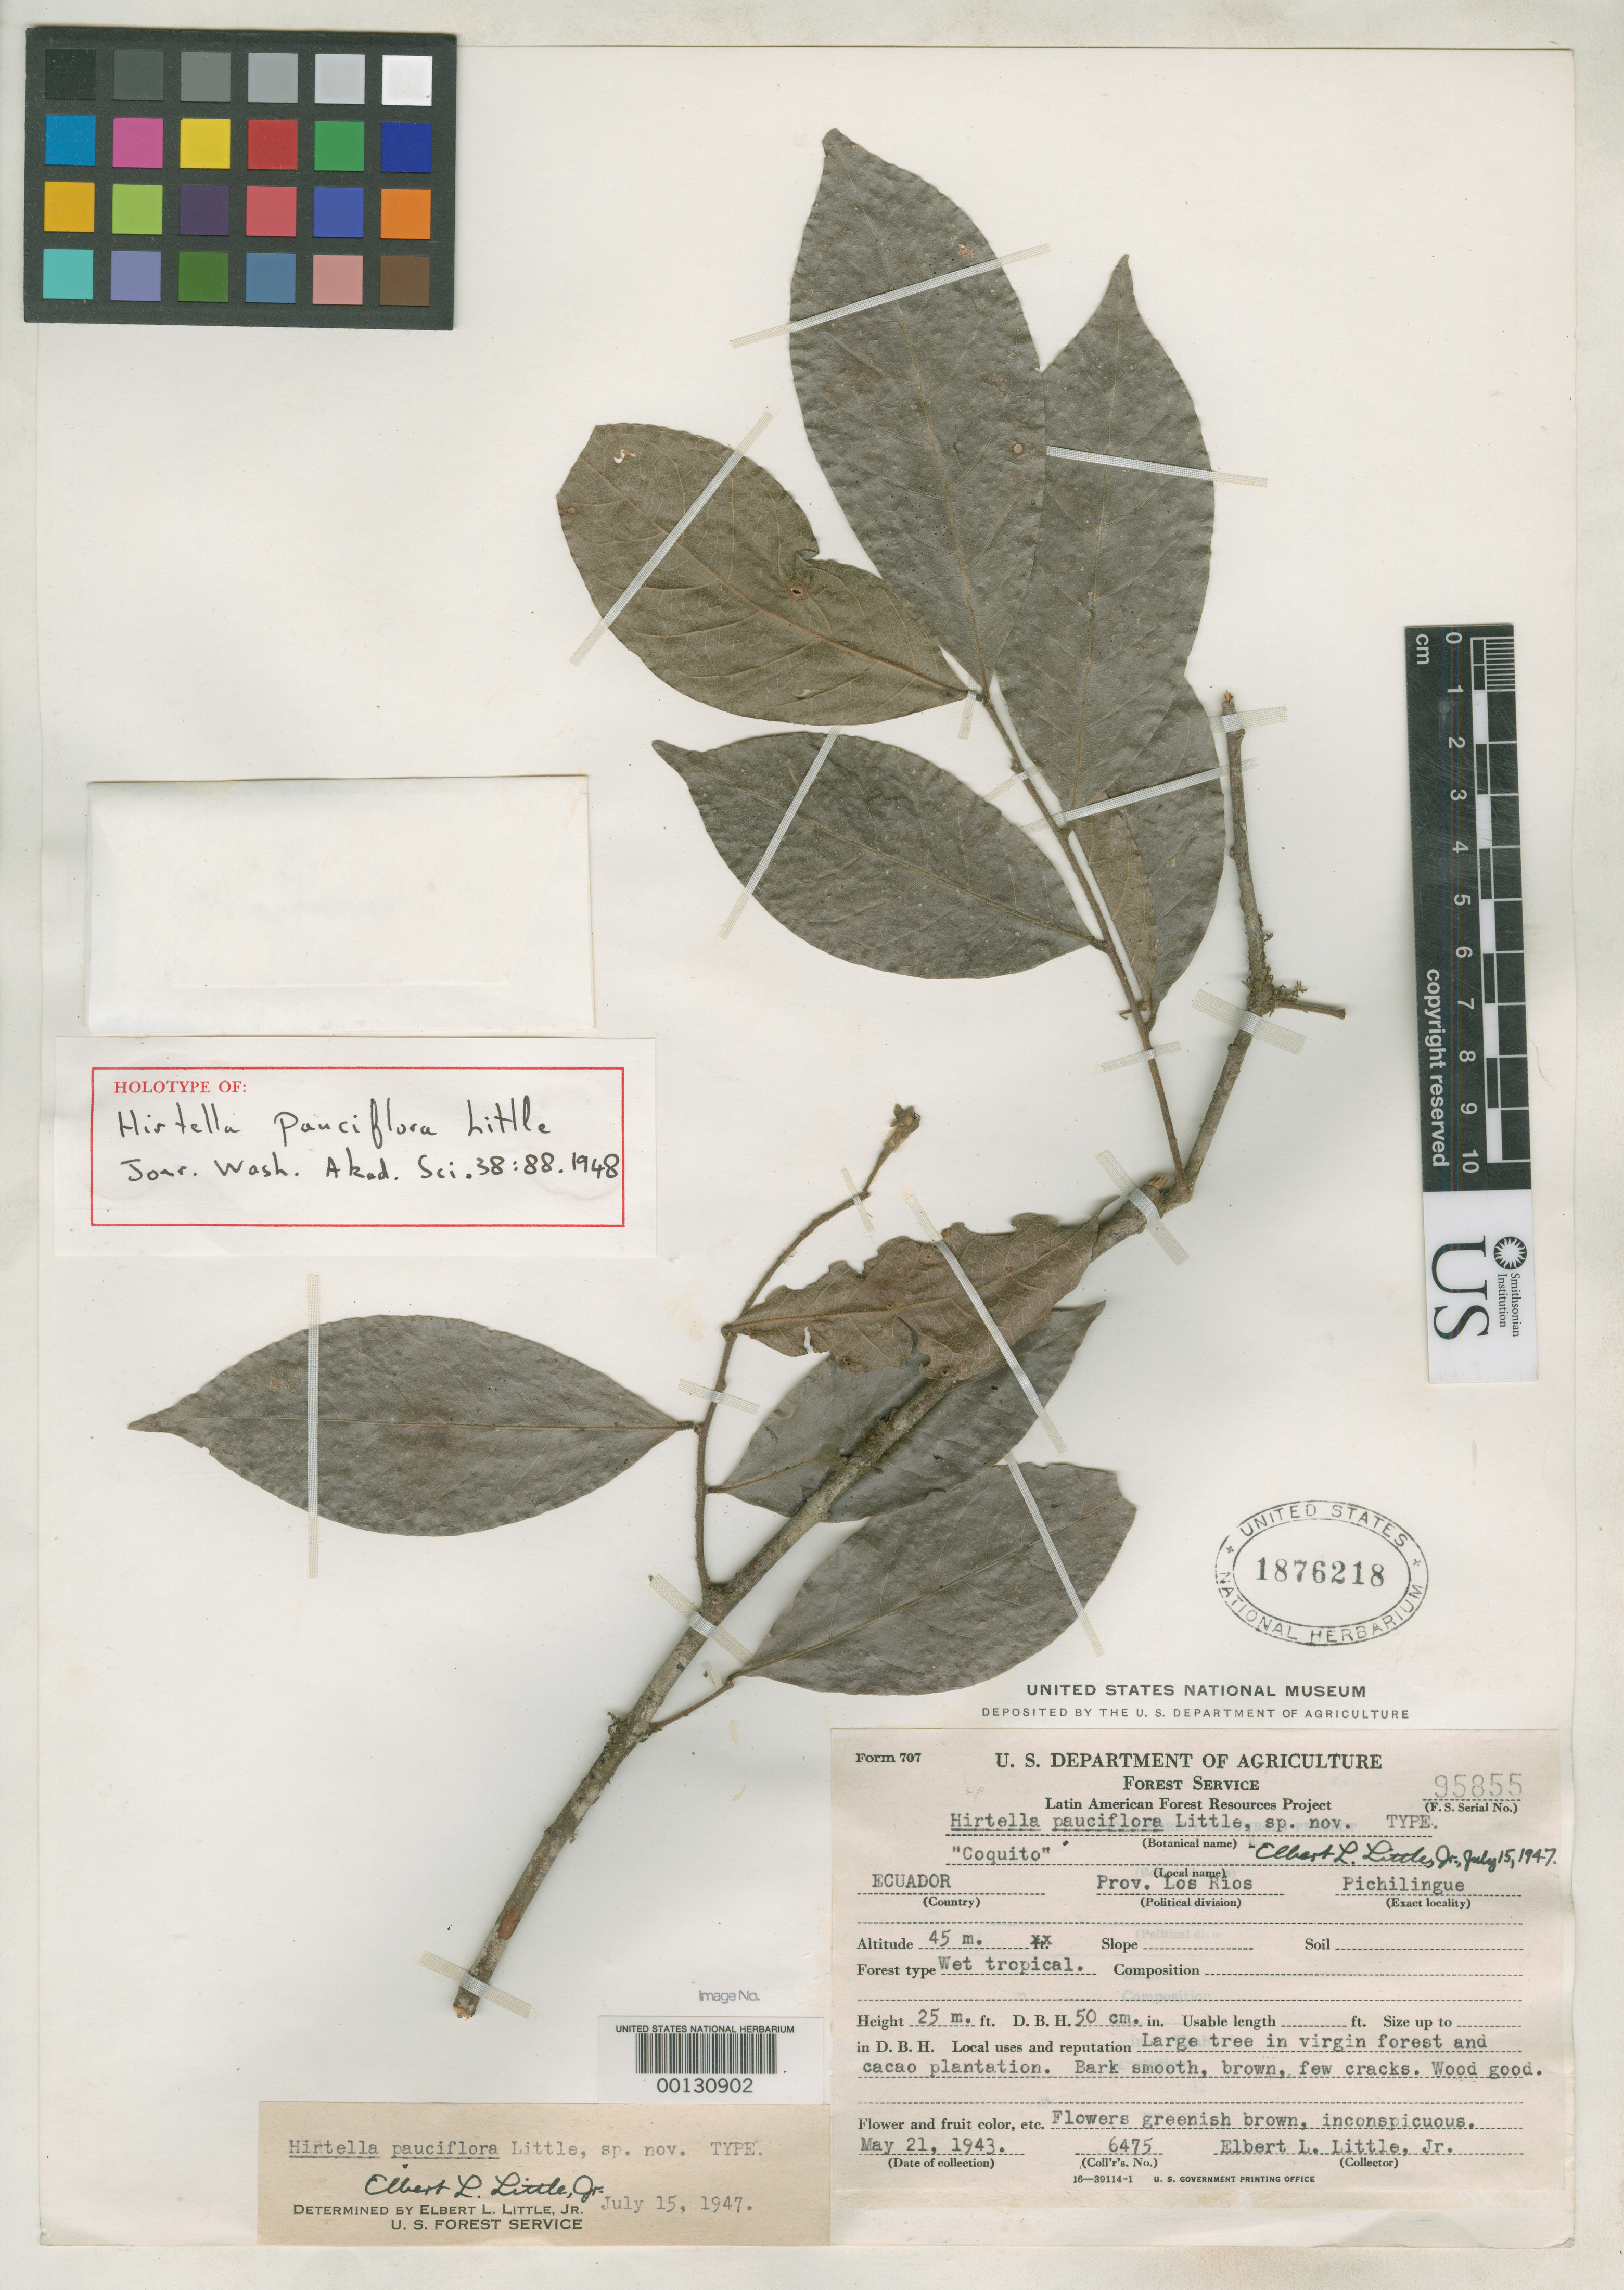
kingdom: Plantae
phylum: Tracheophyta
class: Magnoliopsida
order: Malpighiales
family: Chrysobalanaceae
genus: Hirtella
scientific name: Hirtella pauciflora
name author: Little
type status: Holotype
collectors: E. L. Little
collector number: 6475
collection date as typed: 21 May 1943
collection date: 1943-05-21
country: Ecuador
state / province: Los Ríos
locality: Pichilingue.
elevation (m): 45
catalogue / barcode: US 1876218